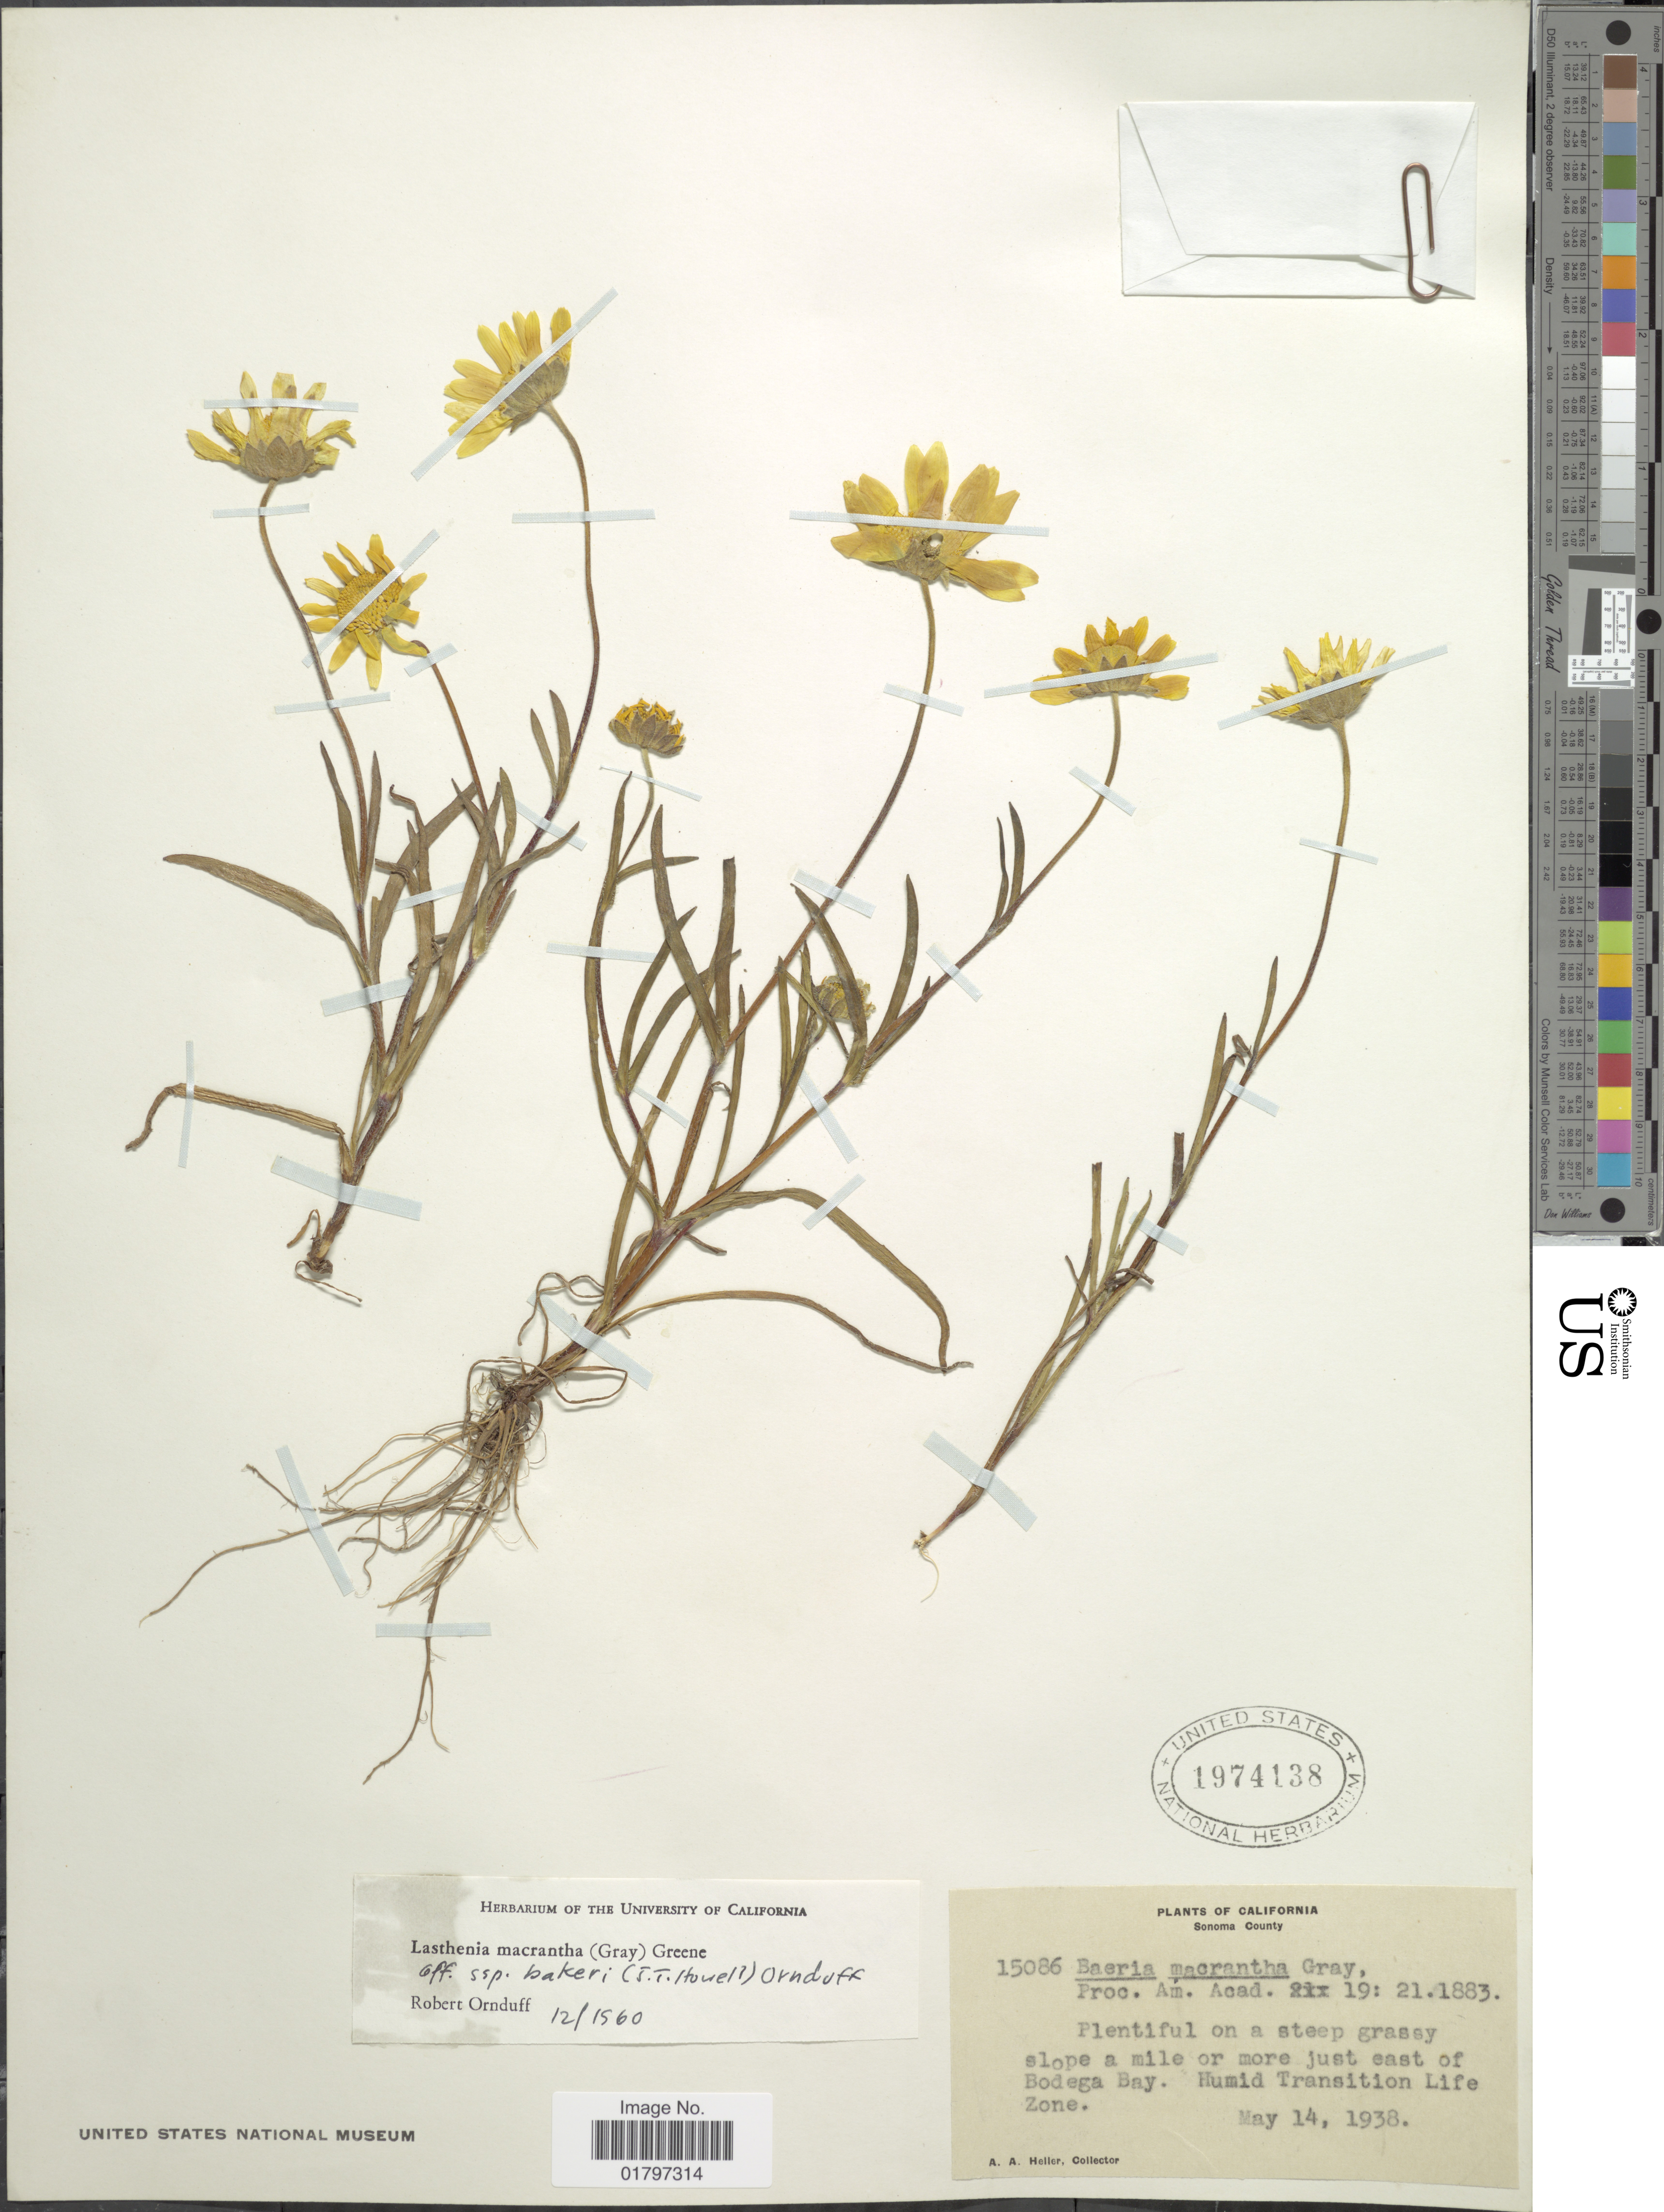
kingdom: Plantae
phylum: Tracheophyta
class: Magnoliopsida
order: Asterales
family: Asteraceae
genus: Lasthenia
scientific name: Lasthenia lasthemia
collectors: A. A. Heller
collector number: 15086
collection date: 1938-05-14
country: United States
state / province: California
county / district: Sonoma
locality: Sonoma County. Plentiful on a steep grassy slope a mile or more just east of Bodega Bay. Humid Transition Life Zone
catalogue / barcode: US 1974138